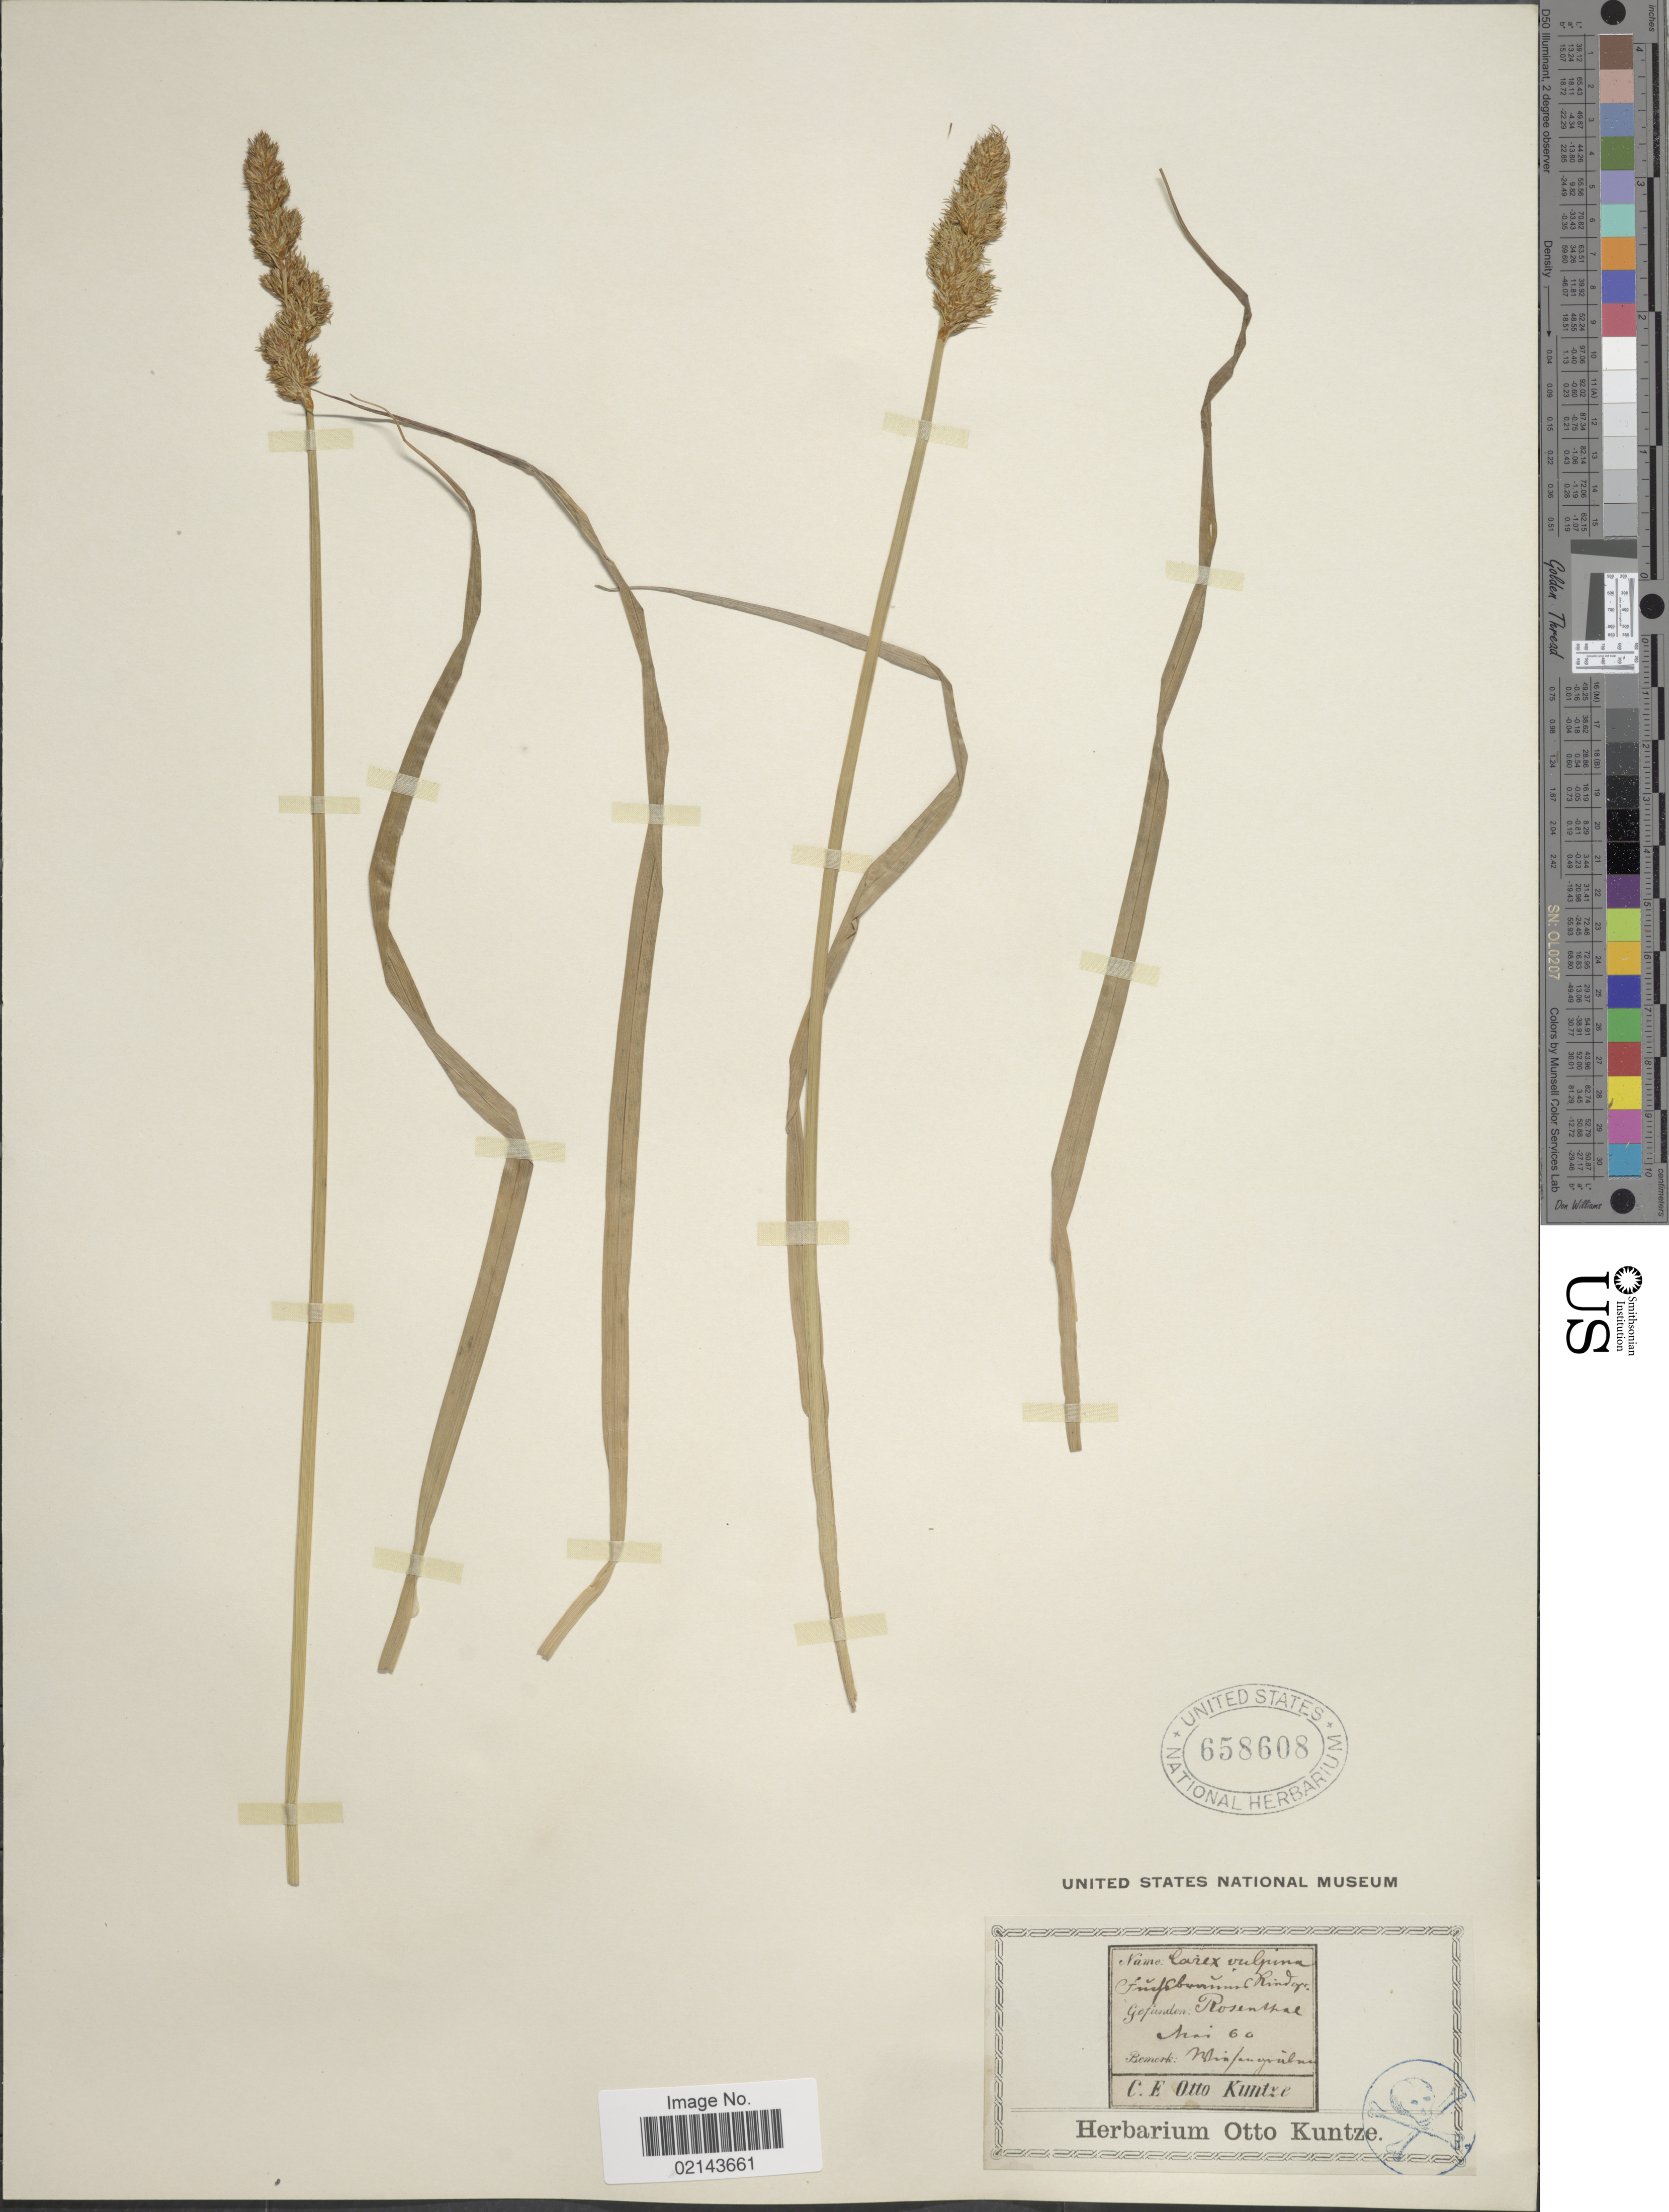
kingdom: Plantae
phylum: Tracheophyta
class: Liliopsida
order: Poales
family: Cyperaceae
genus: Carex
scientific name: Carex vulpina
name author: L.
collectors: C.E.O. Kuntze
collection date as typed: Transcribed d/m/y: /5/60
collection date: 1860-05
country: Germany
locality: Rosenthal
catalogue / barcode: US 658608